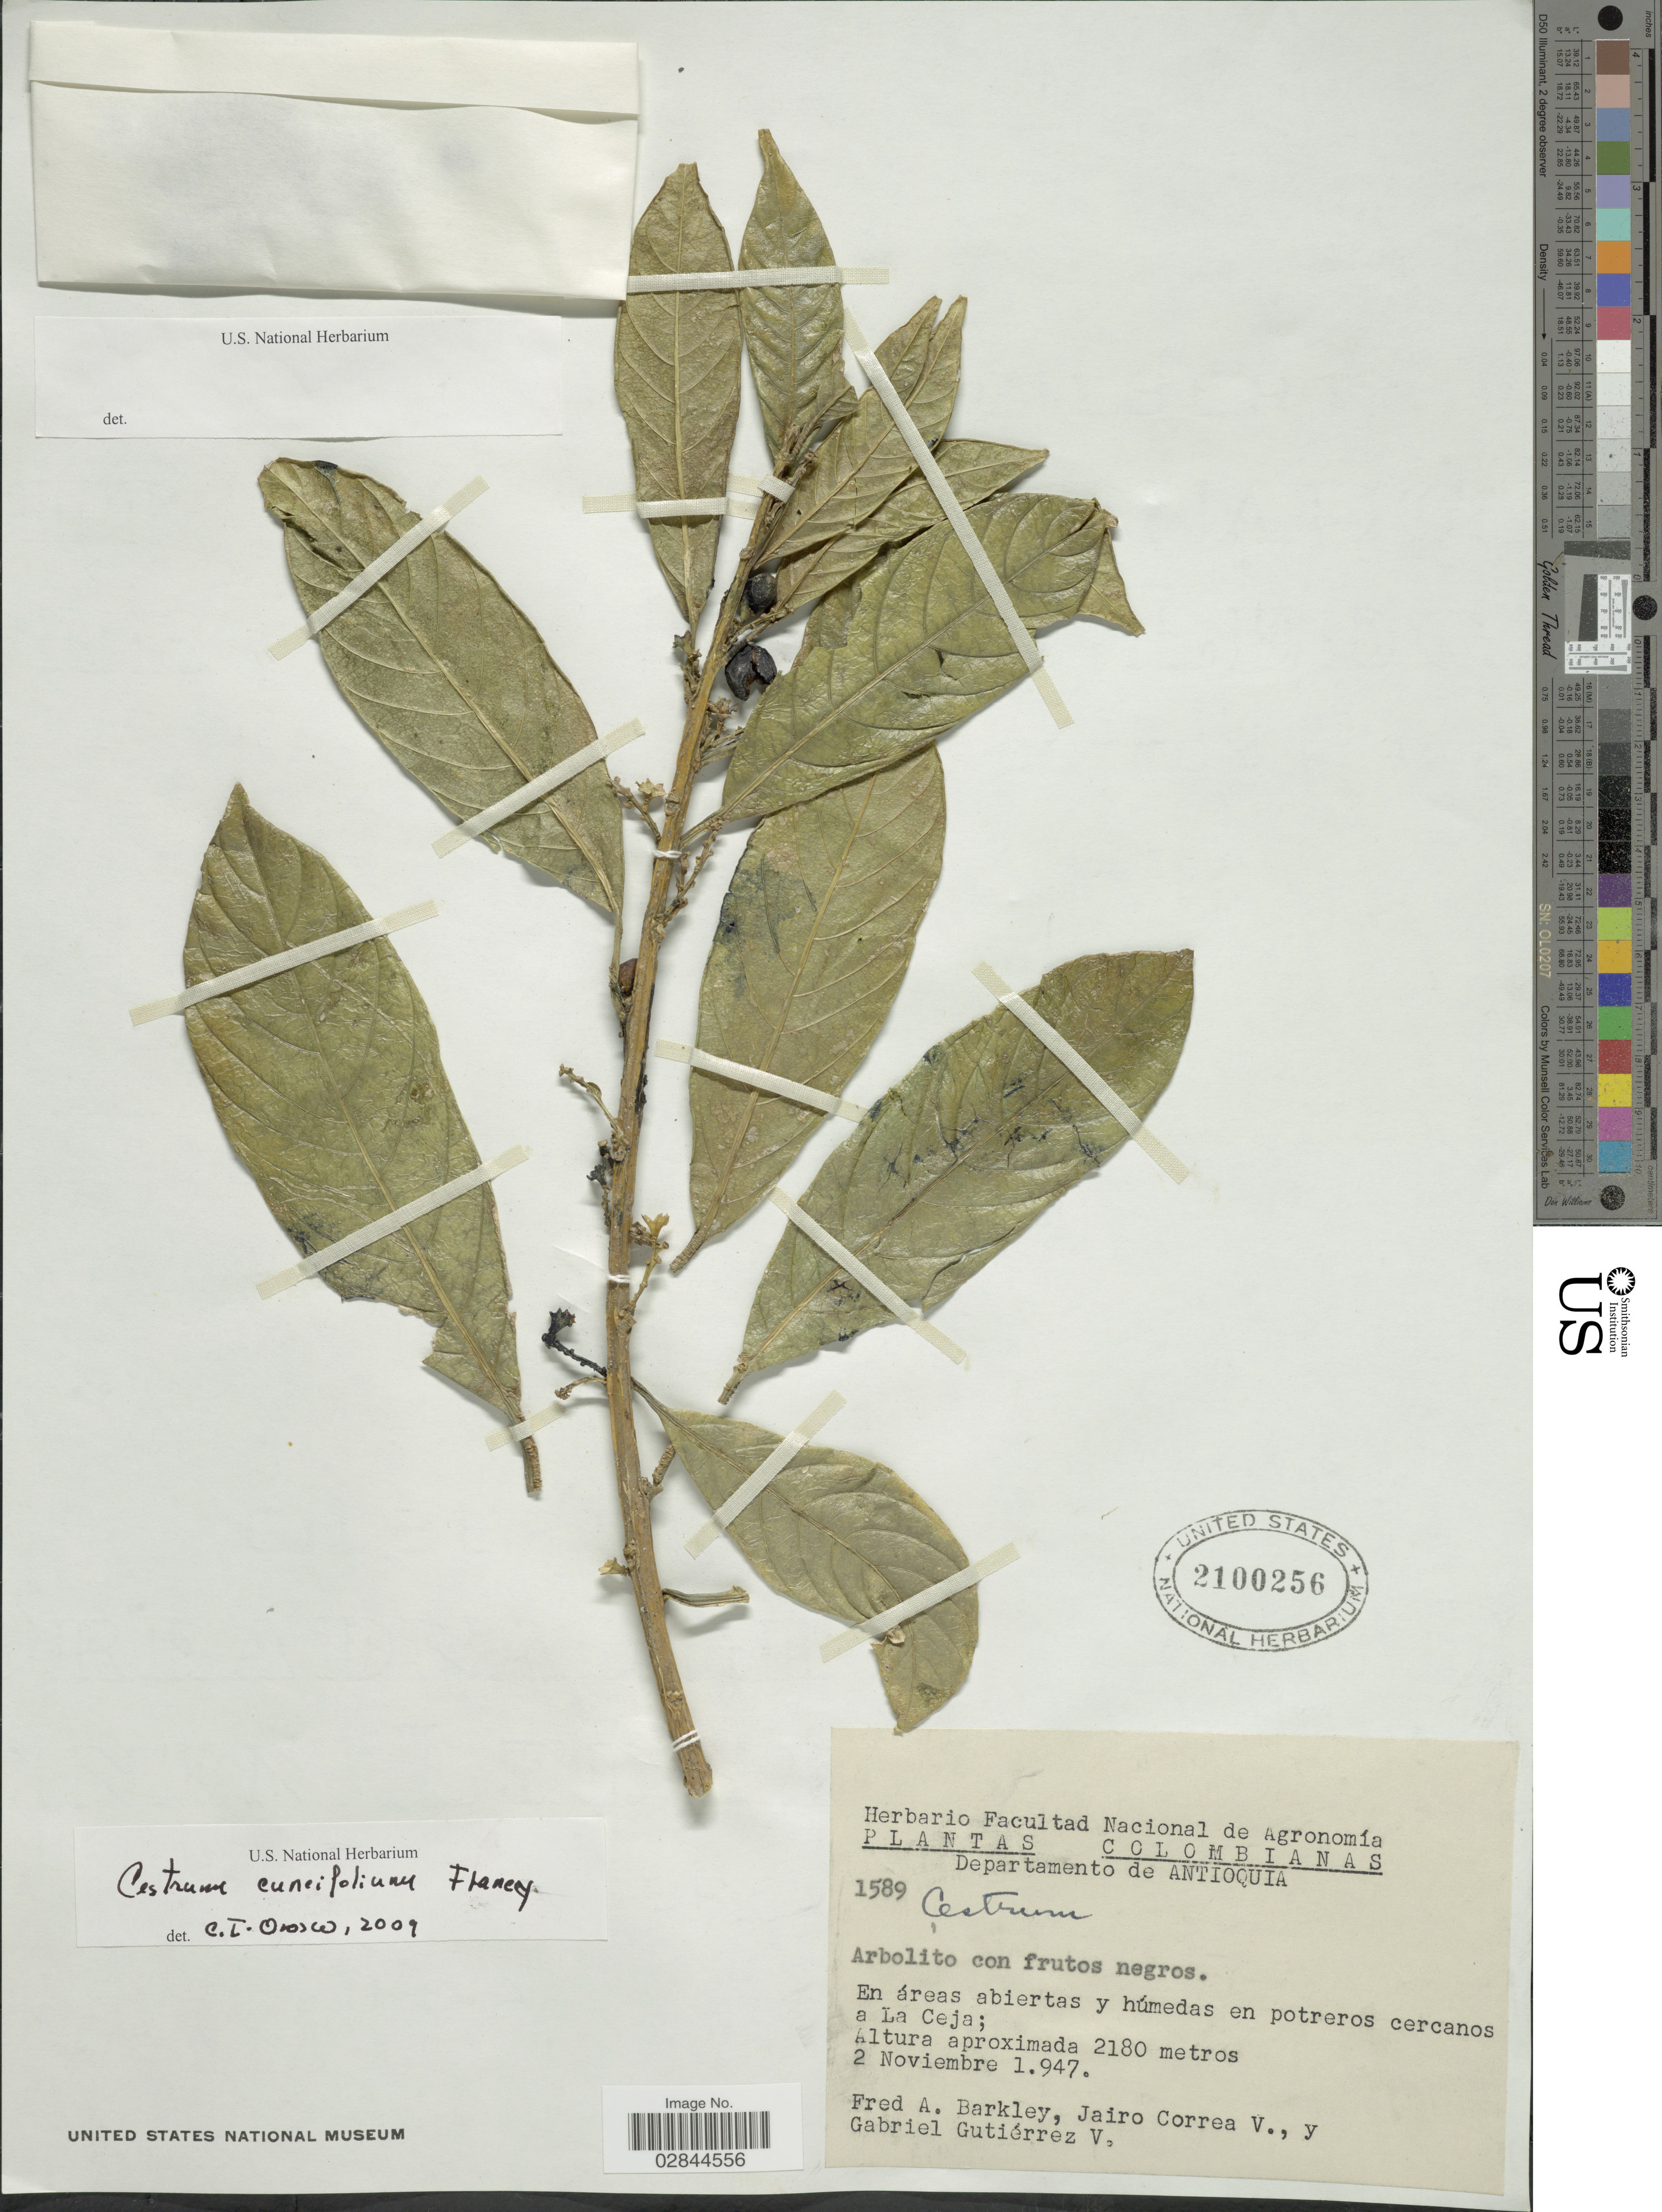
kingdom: Plantae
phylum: Tracheophyta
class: Magnoliopsida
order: Solanales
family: Solanaceae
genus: Cestrum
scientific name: Cestrum cuneifolium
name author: Francey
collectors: F. A. Barkley, J. Correa V. & G. Gutiérrez V.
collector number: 1589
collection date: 1947-11-02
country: Colombia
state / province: Antioquia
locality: Departamento de Antioquia. En áreas abiertas y húmedas en potreros cercanos a La Ceja.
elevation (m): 2180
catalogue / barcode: US 2100256